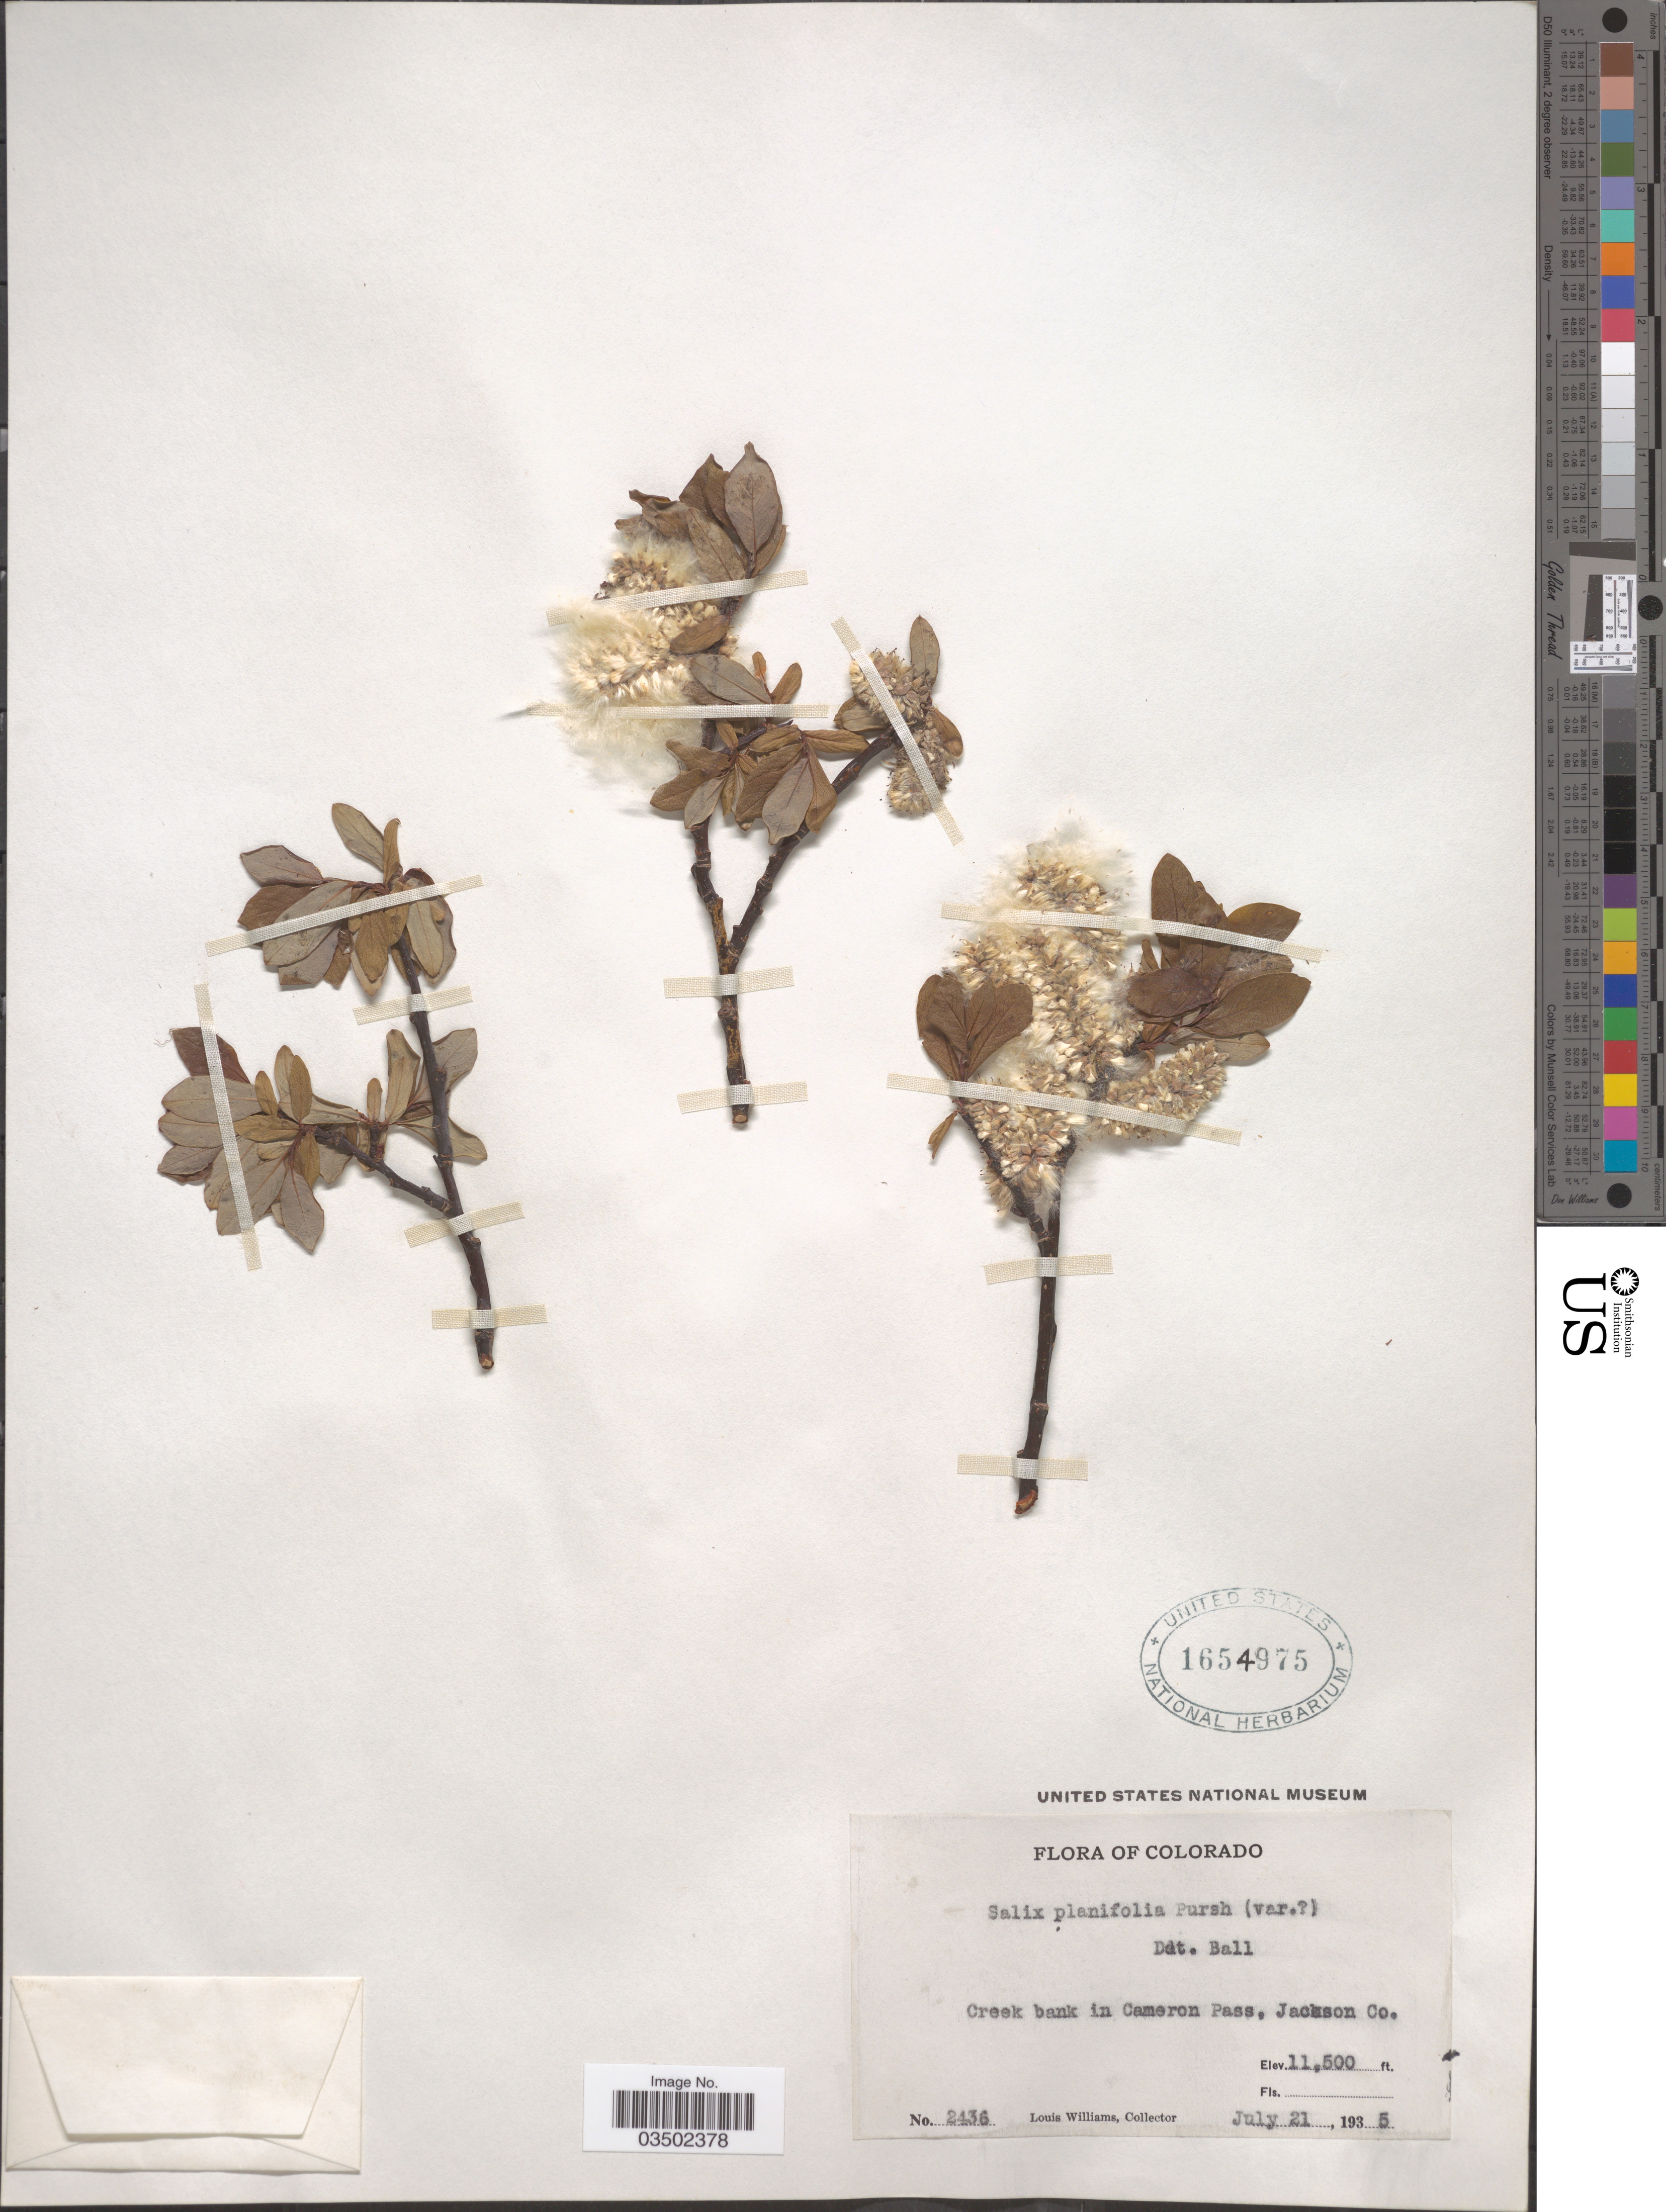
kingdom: Plantae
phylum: Tracheophyta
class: Magnoliopsida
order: Malpighiales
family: Salicaceae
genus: Salix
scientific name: Salix planifolia var. monica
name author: (Bebb) C.K. Schneid.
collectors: L. G. Williams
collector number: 2436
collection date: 1935-07-21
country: United States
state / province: Colorado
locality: Creek bank in Cameron Pass, Jackson Co.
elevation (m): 3505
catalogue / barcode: US 1654975